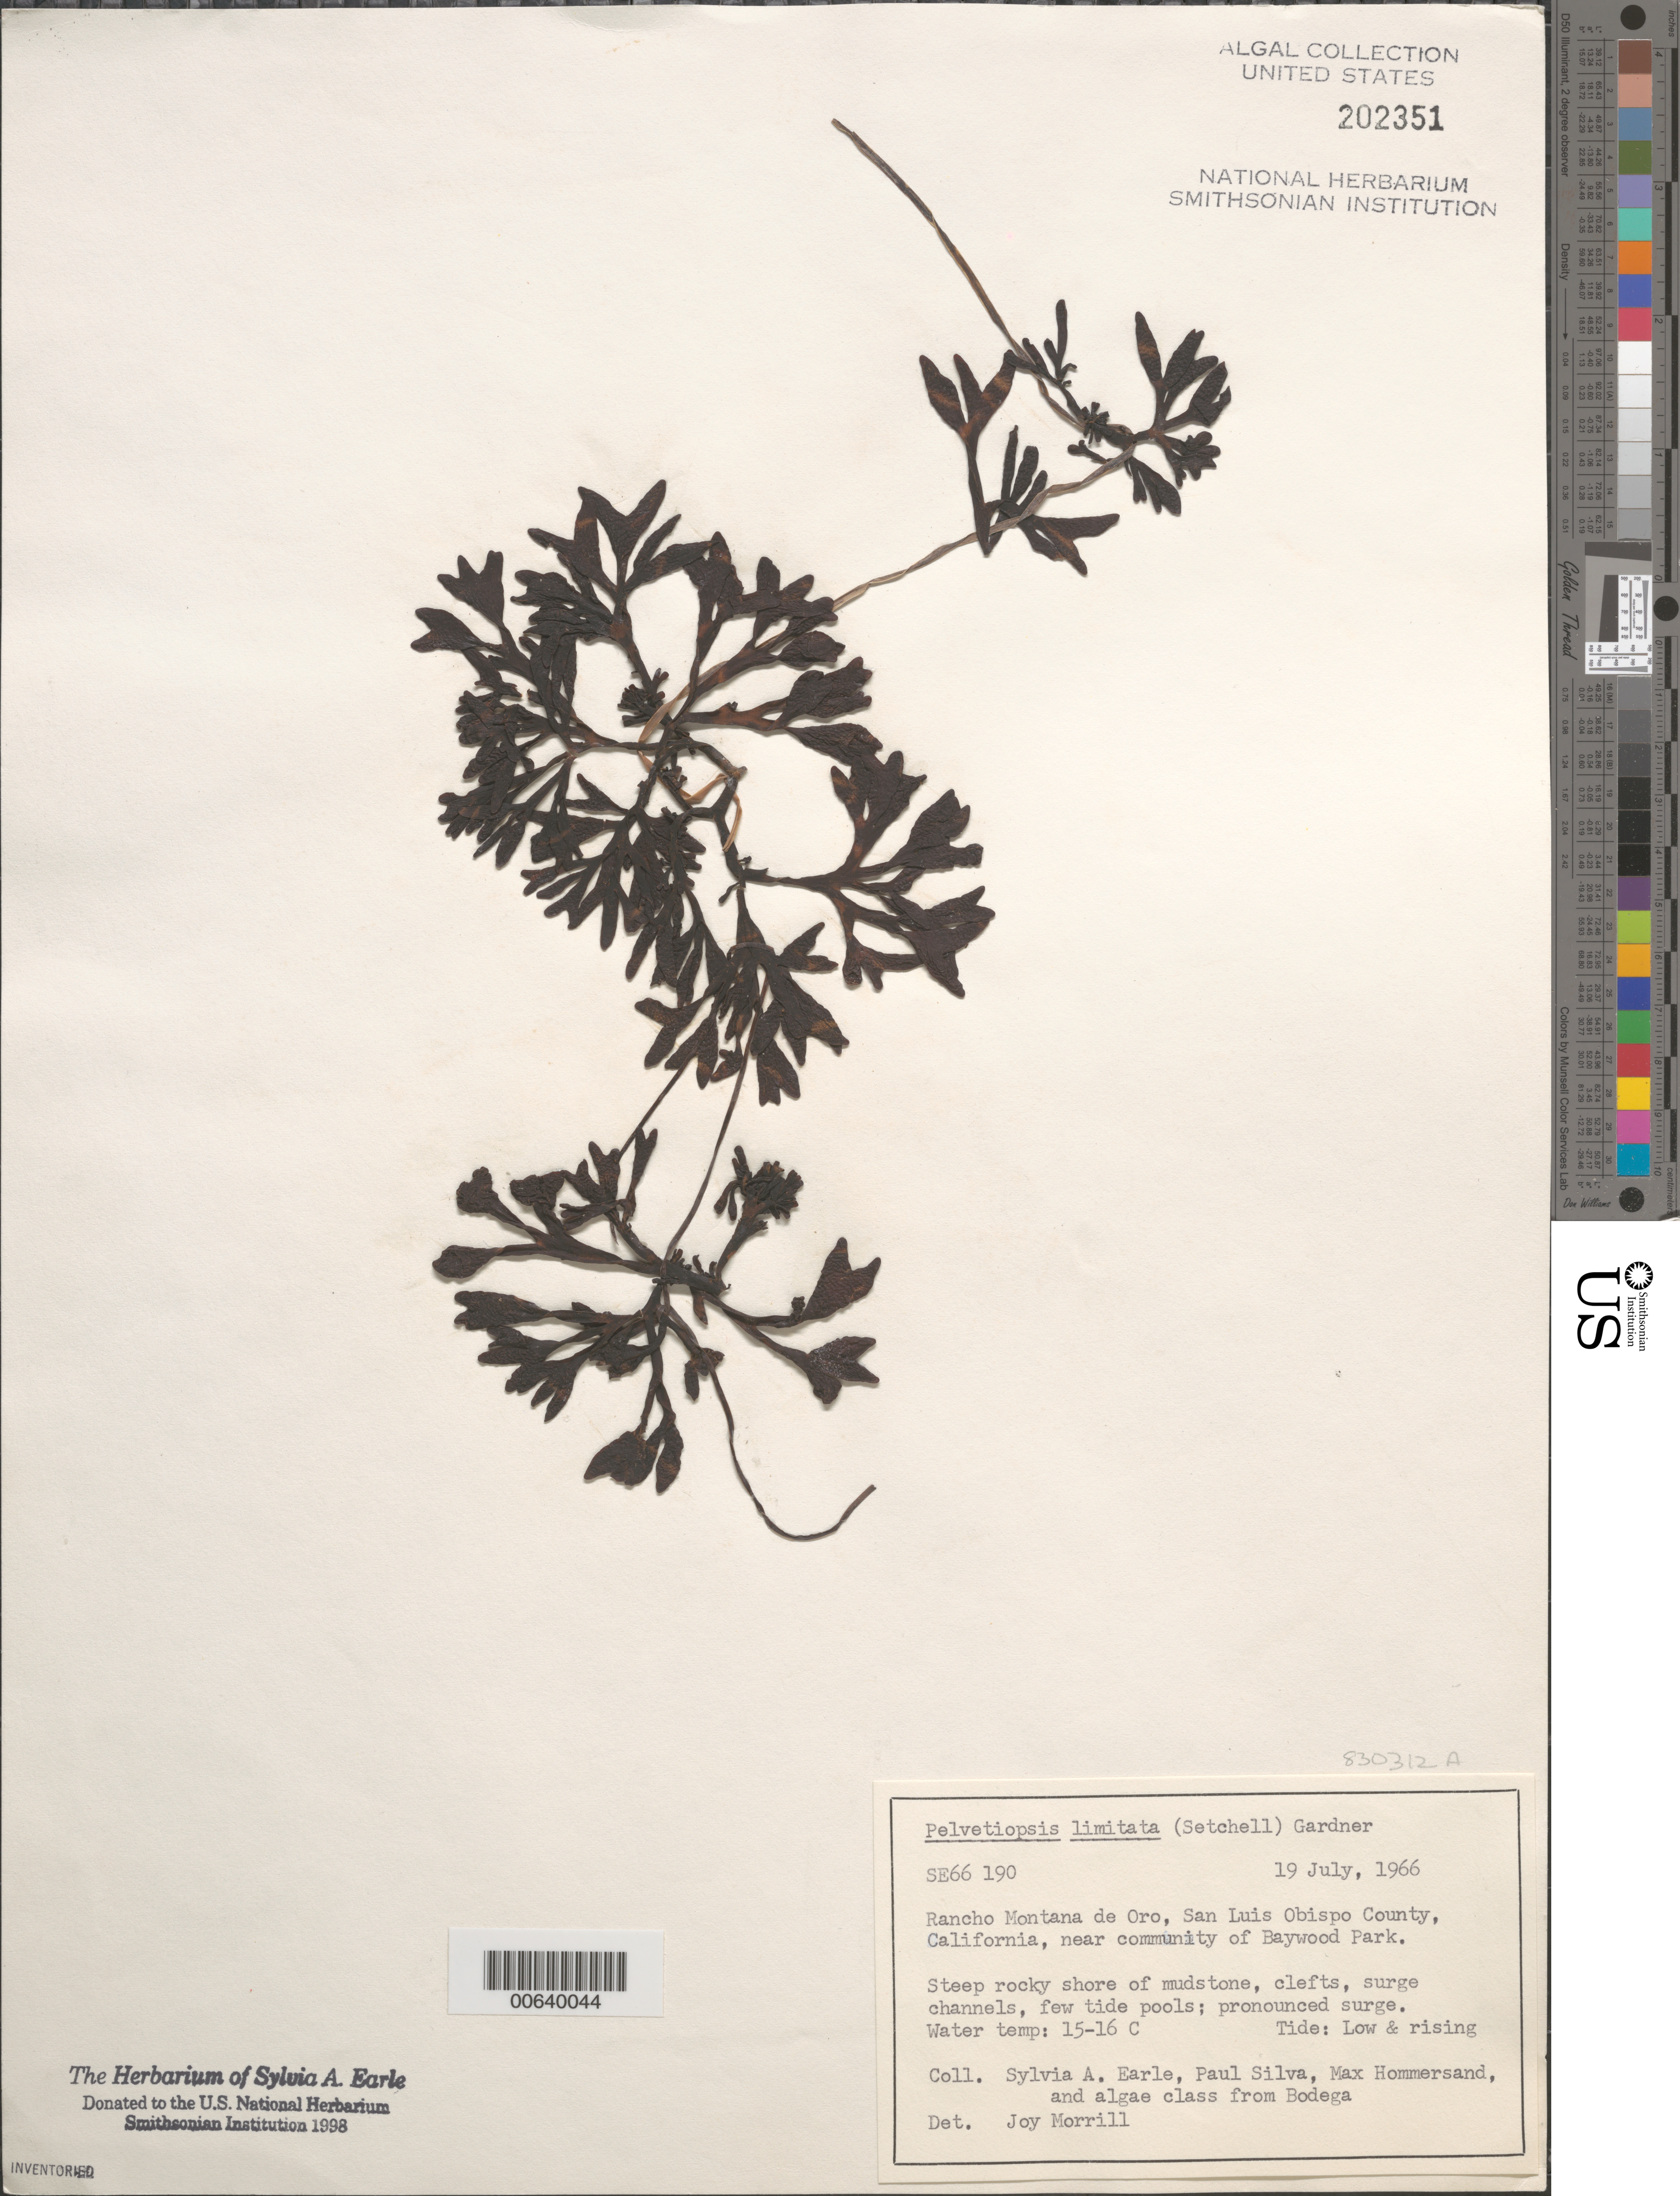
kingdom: Chromista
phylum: Ochrophyta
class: Phaeophyceae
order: Fucales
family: Fucaceae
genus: Pelvetiopsis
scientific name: Pelvetiopsis limitata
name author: N.L. Gardner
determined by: Morrill, J.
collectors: S. A. Earle, P. C. Silva, M. H. Hommersand & Bodega Algae Class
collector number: SE 66190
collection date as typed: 19 Jul 1966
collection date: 1966-07-19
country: United States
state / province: California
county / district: San Luis Obispo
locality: Rancho Montana de Oro, near Baywood Park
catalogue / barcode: US 202351